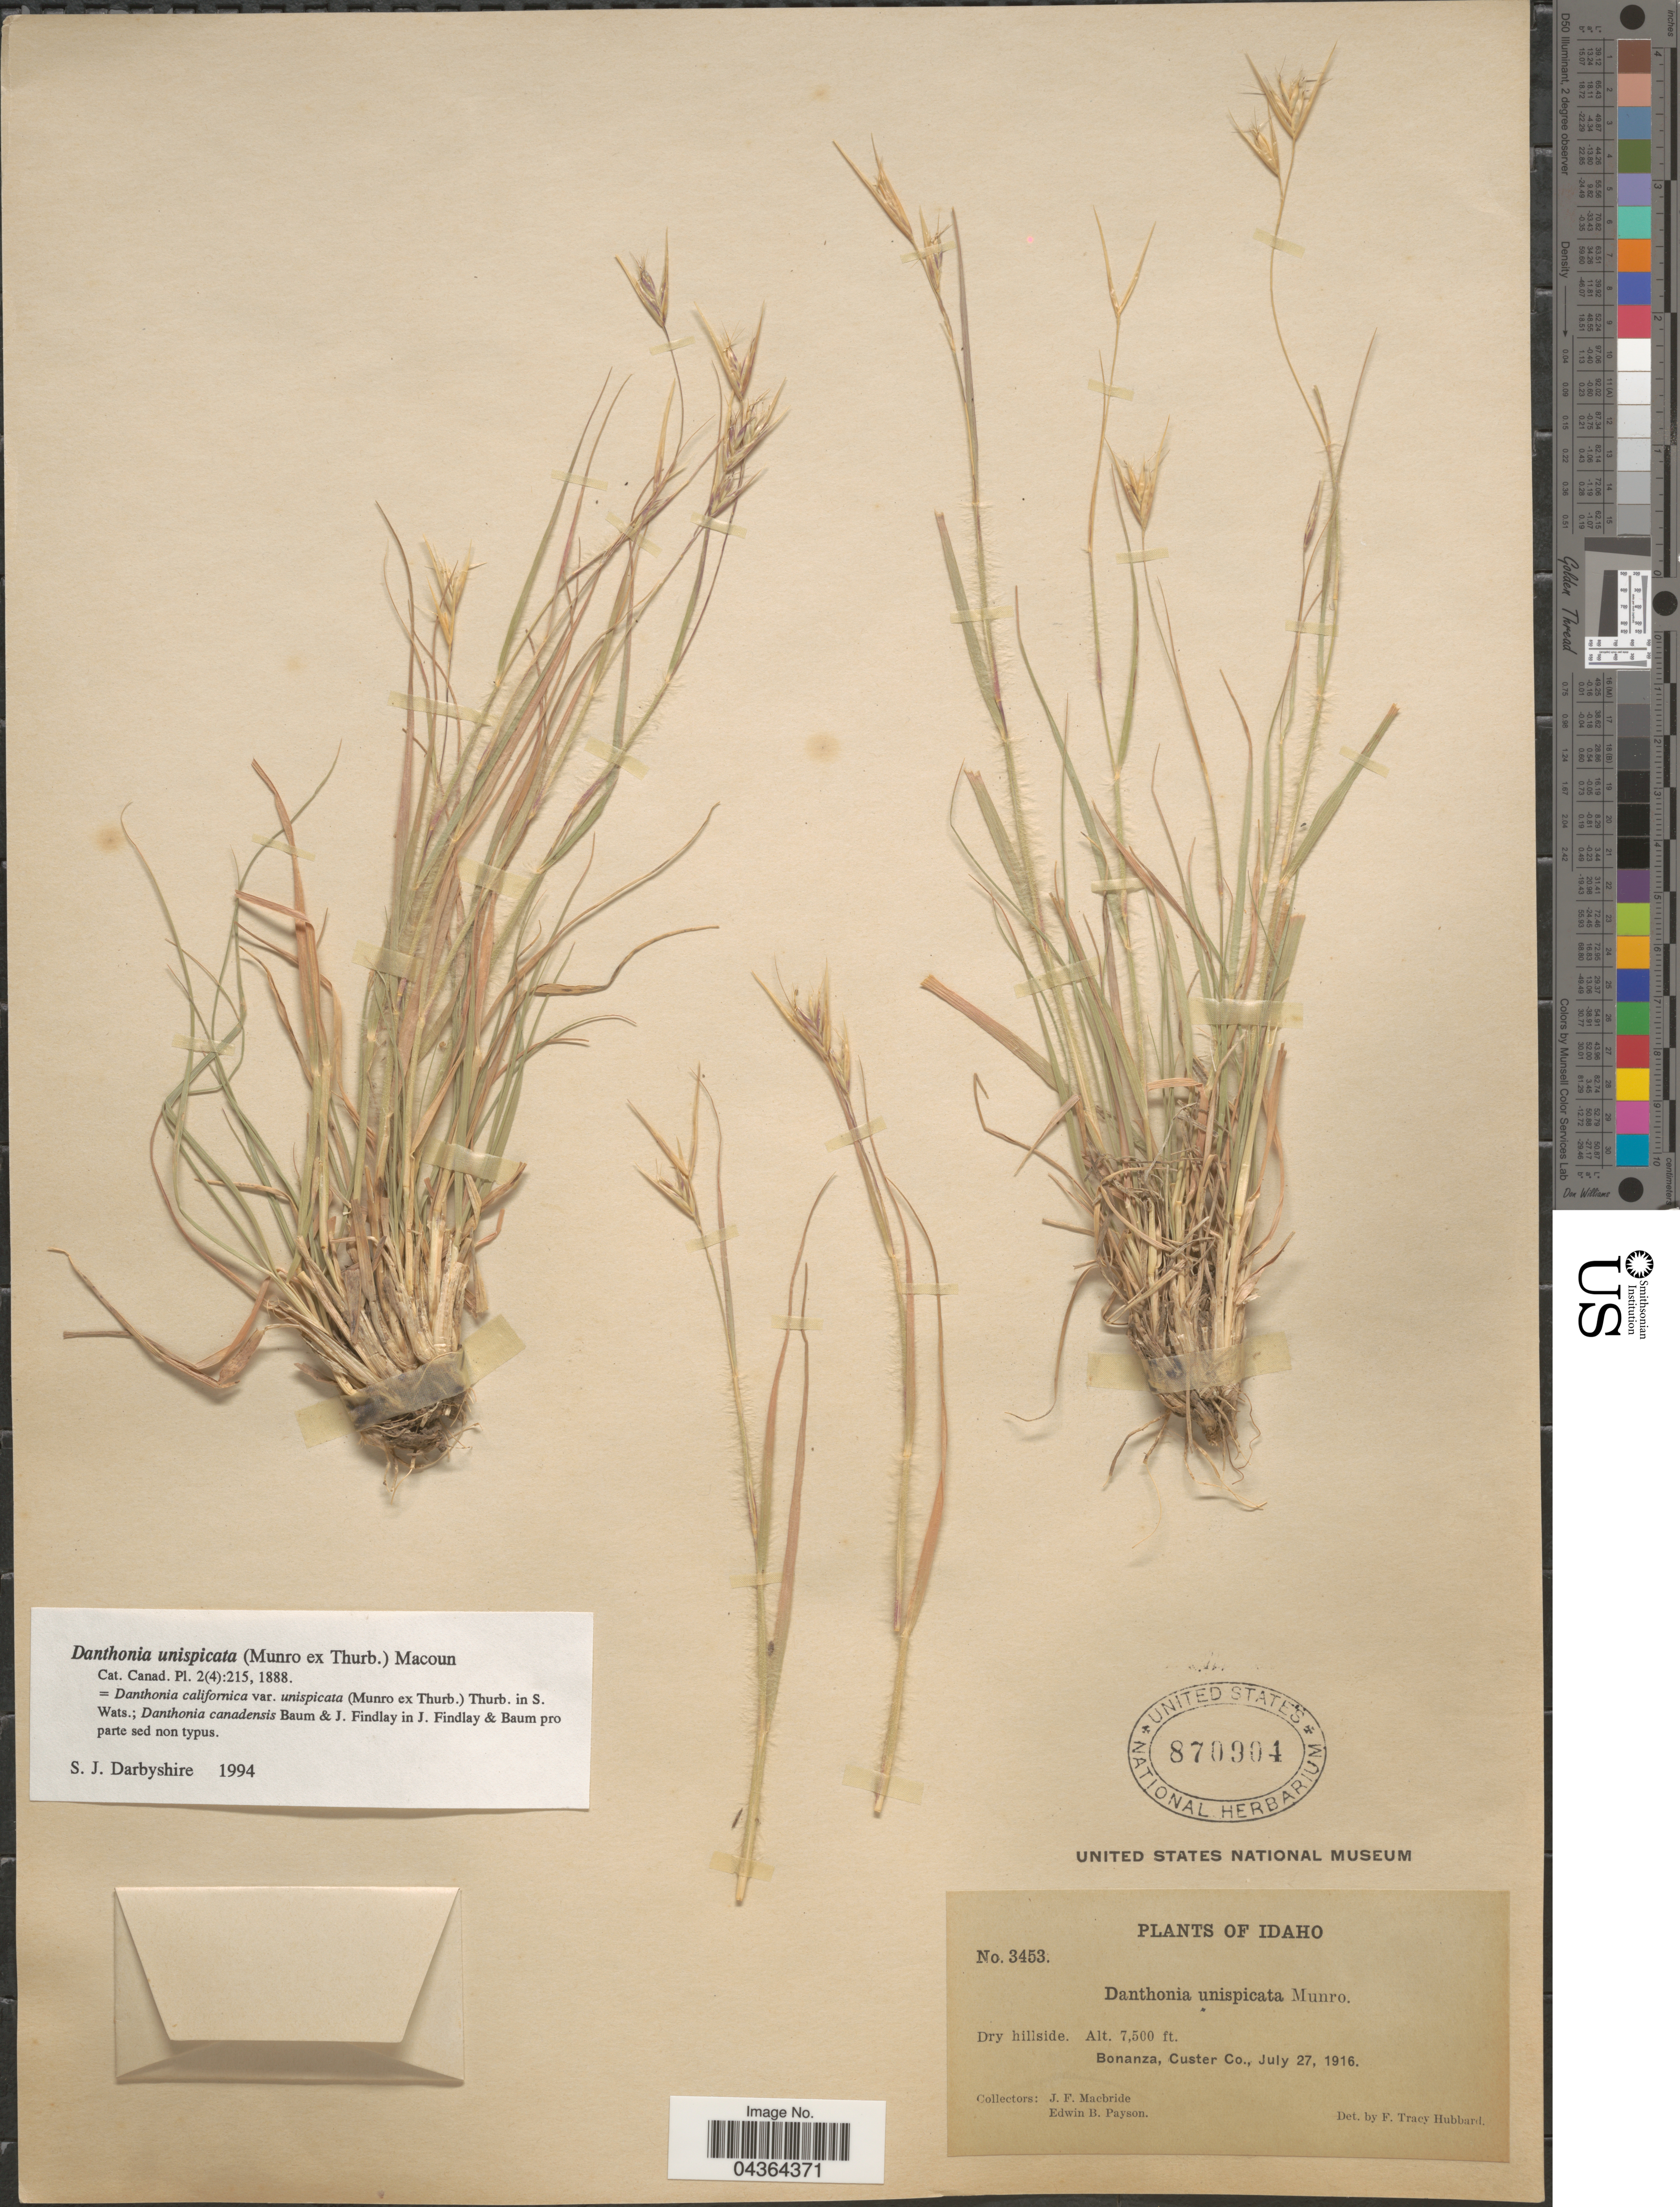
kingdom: Plantae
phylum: Tracheophyta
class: Liliopsida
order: Poales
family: Poaceae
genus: Danthonia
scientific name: Danthonia unispicata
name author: (Thurb.) Munro ex Macoun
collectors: J. F. Macbride & E. B. Payson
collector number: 3453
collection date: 1916-07-27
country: United States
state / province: Idaho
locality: Dry hillside. Bonanza, Custer Co.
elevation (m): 2286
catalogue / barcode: US 870904